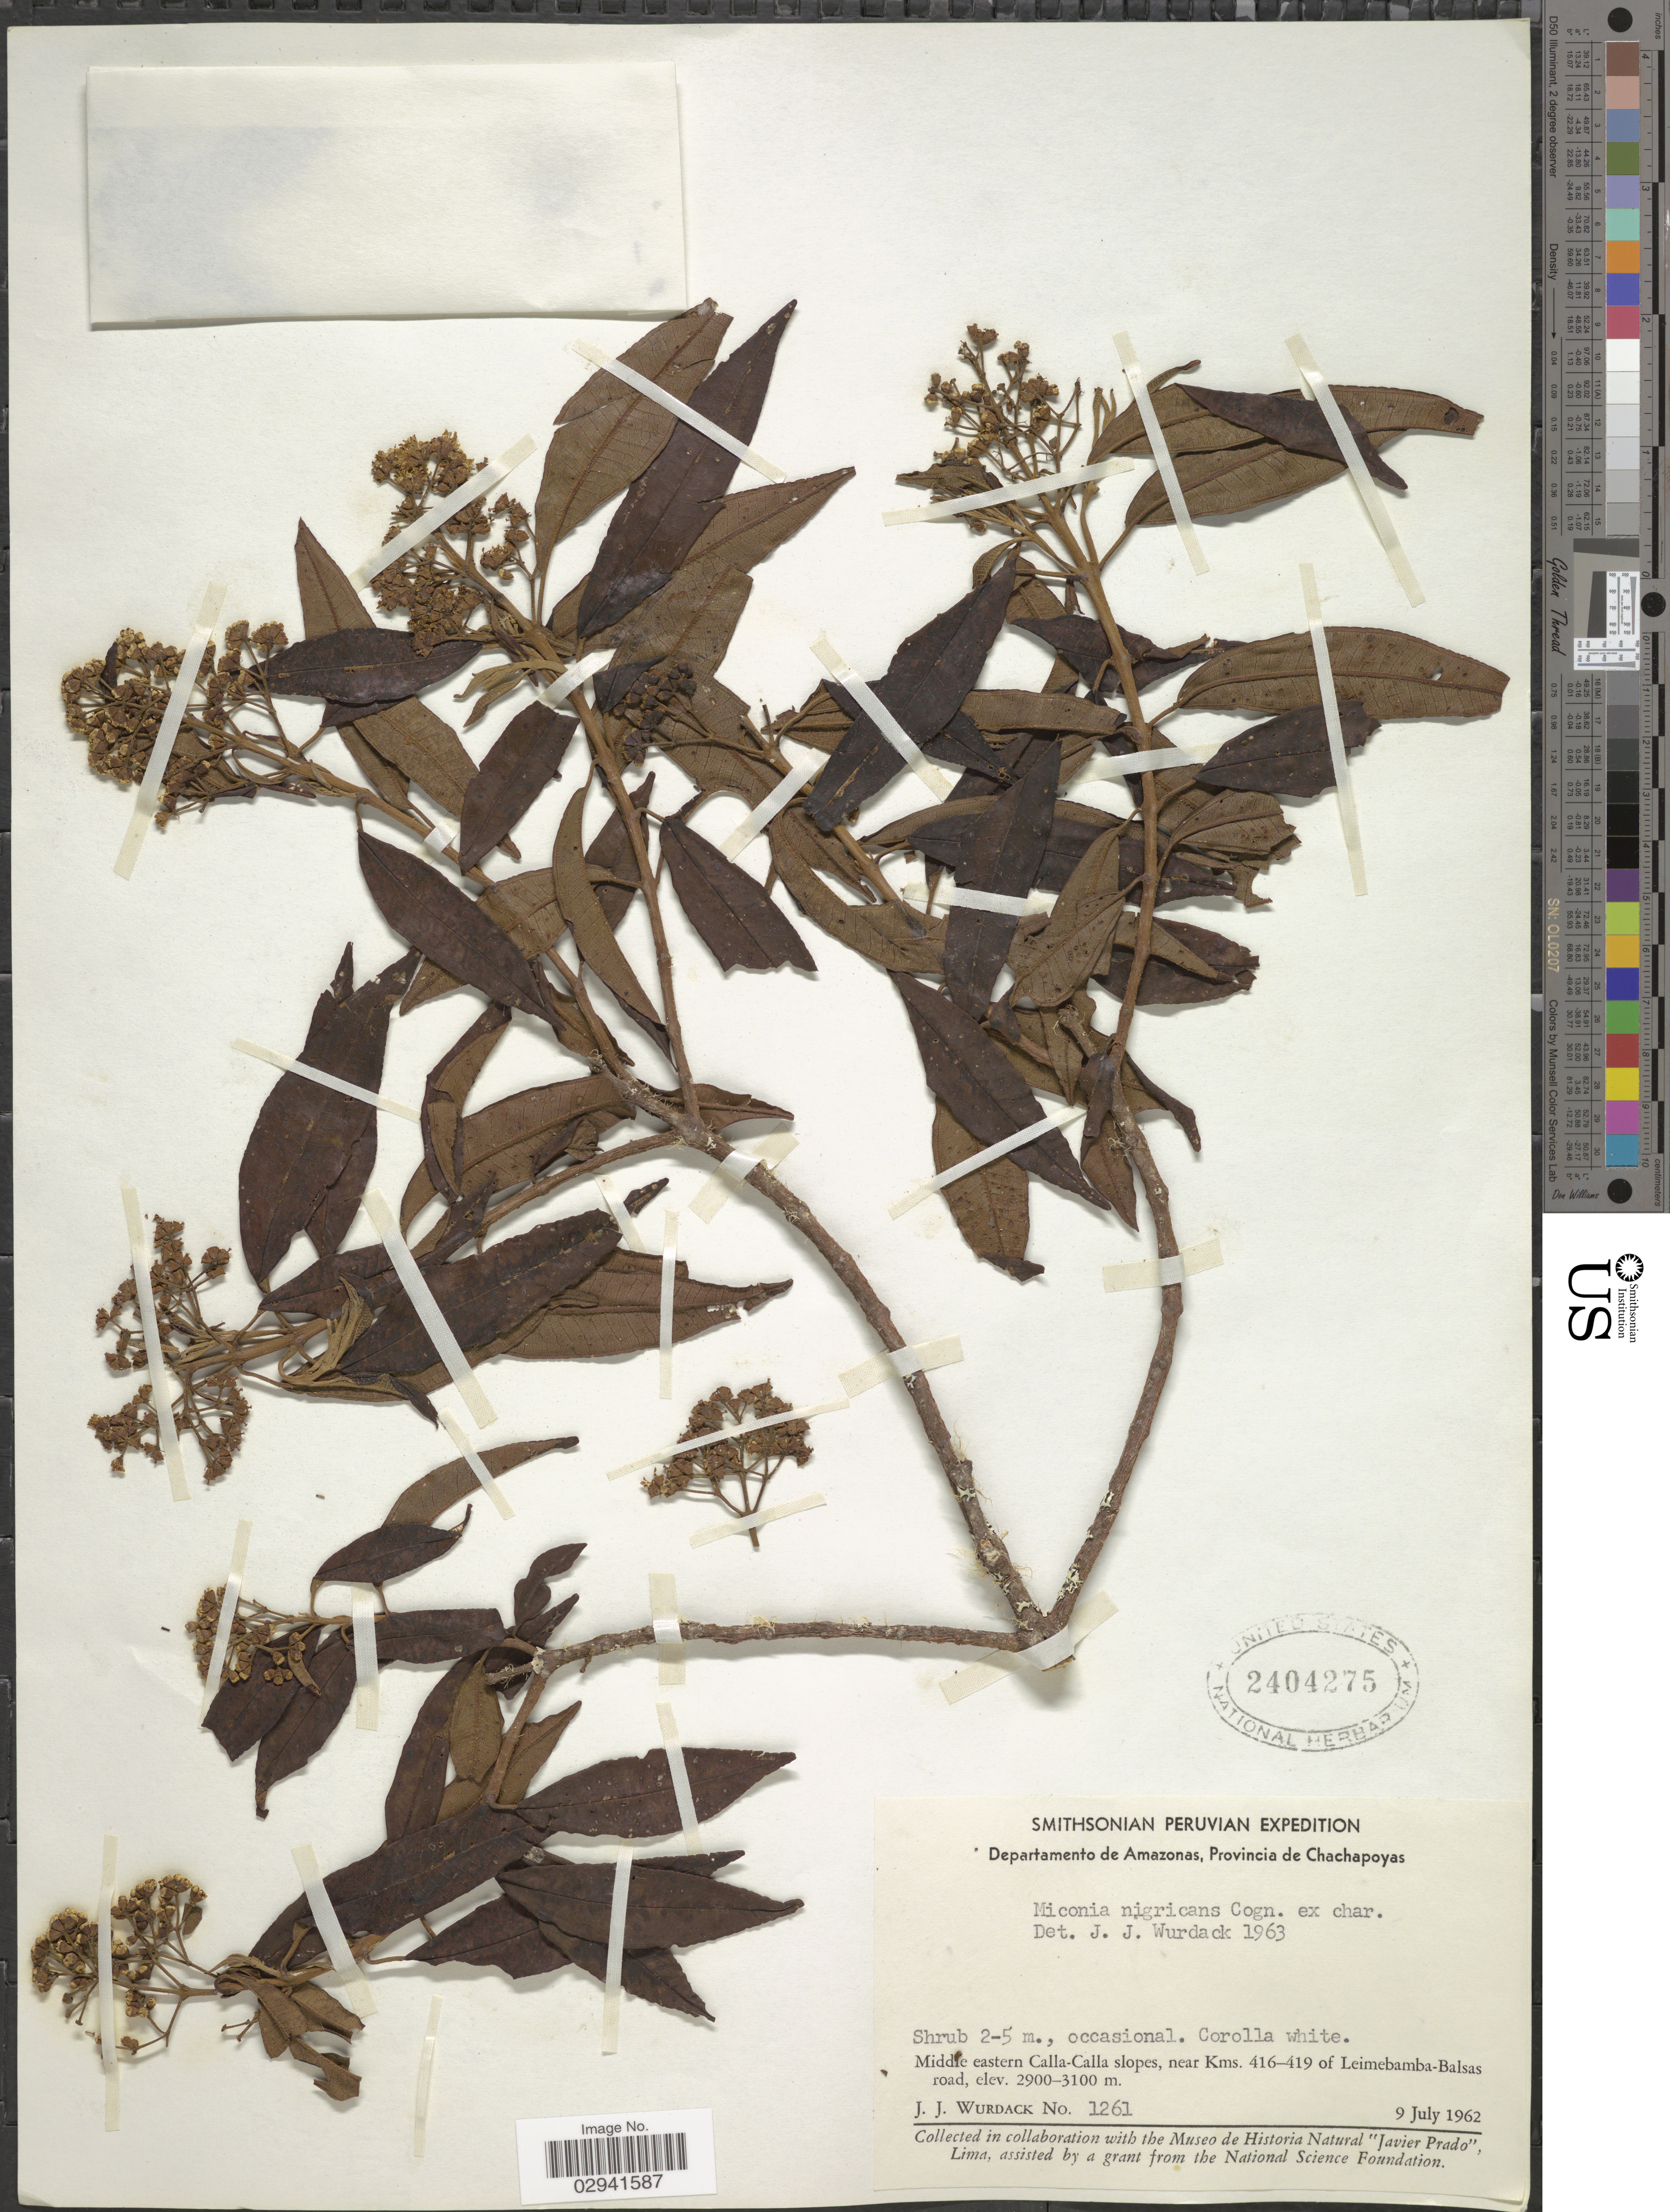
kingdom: Plantae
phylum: Tracheophyta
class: Magnoliopsida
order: Myrtales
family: Melastomataceae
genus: Miconia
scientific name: Miconia nigricans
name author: Cogn.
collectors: J. J. Wurdack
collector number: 1261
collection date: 1962-07-09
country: Peru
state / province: Amazonas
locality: Departamento de Amazonas, Provincia de Chachapoyas. Middle eastern Calla-Calla slopes, near Kms. 416-419 of Leimebamba-Balsas road.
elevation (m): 2900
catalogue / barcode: US 2404275